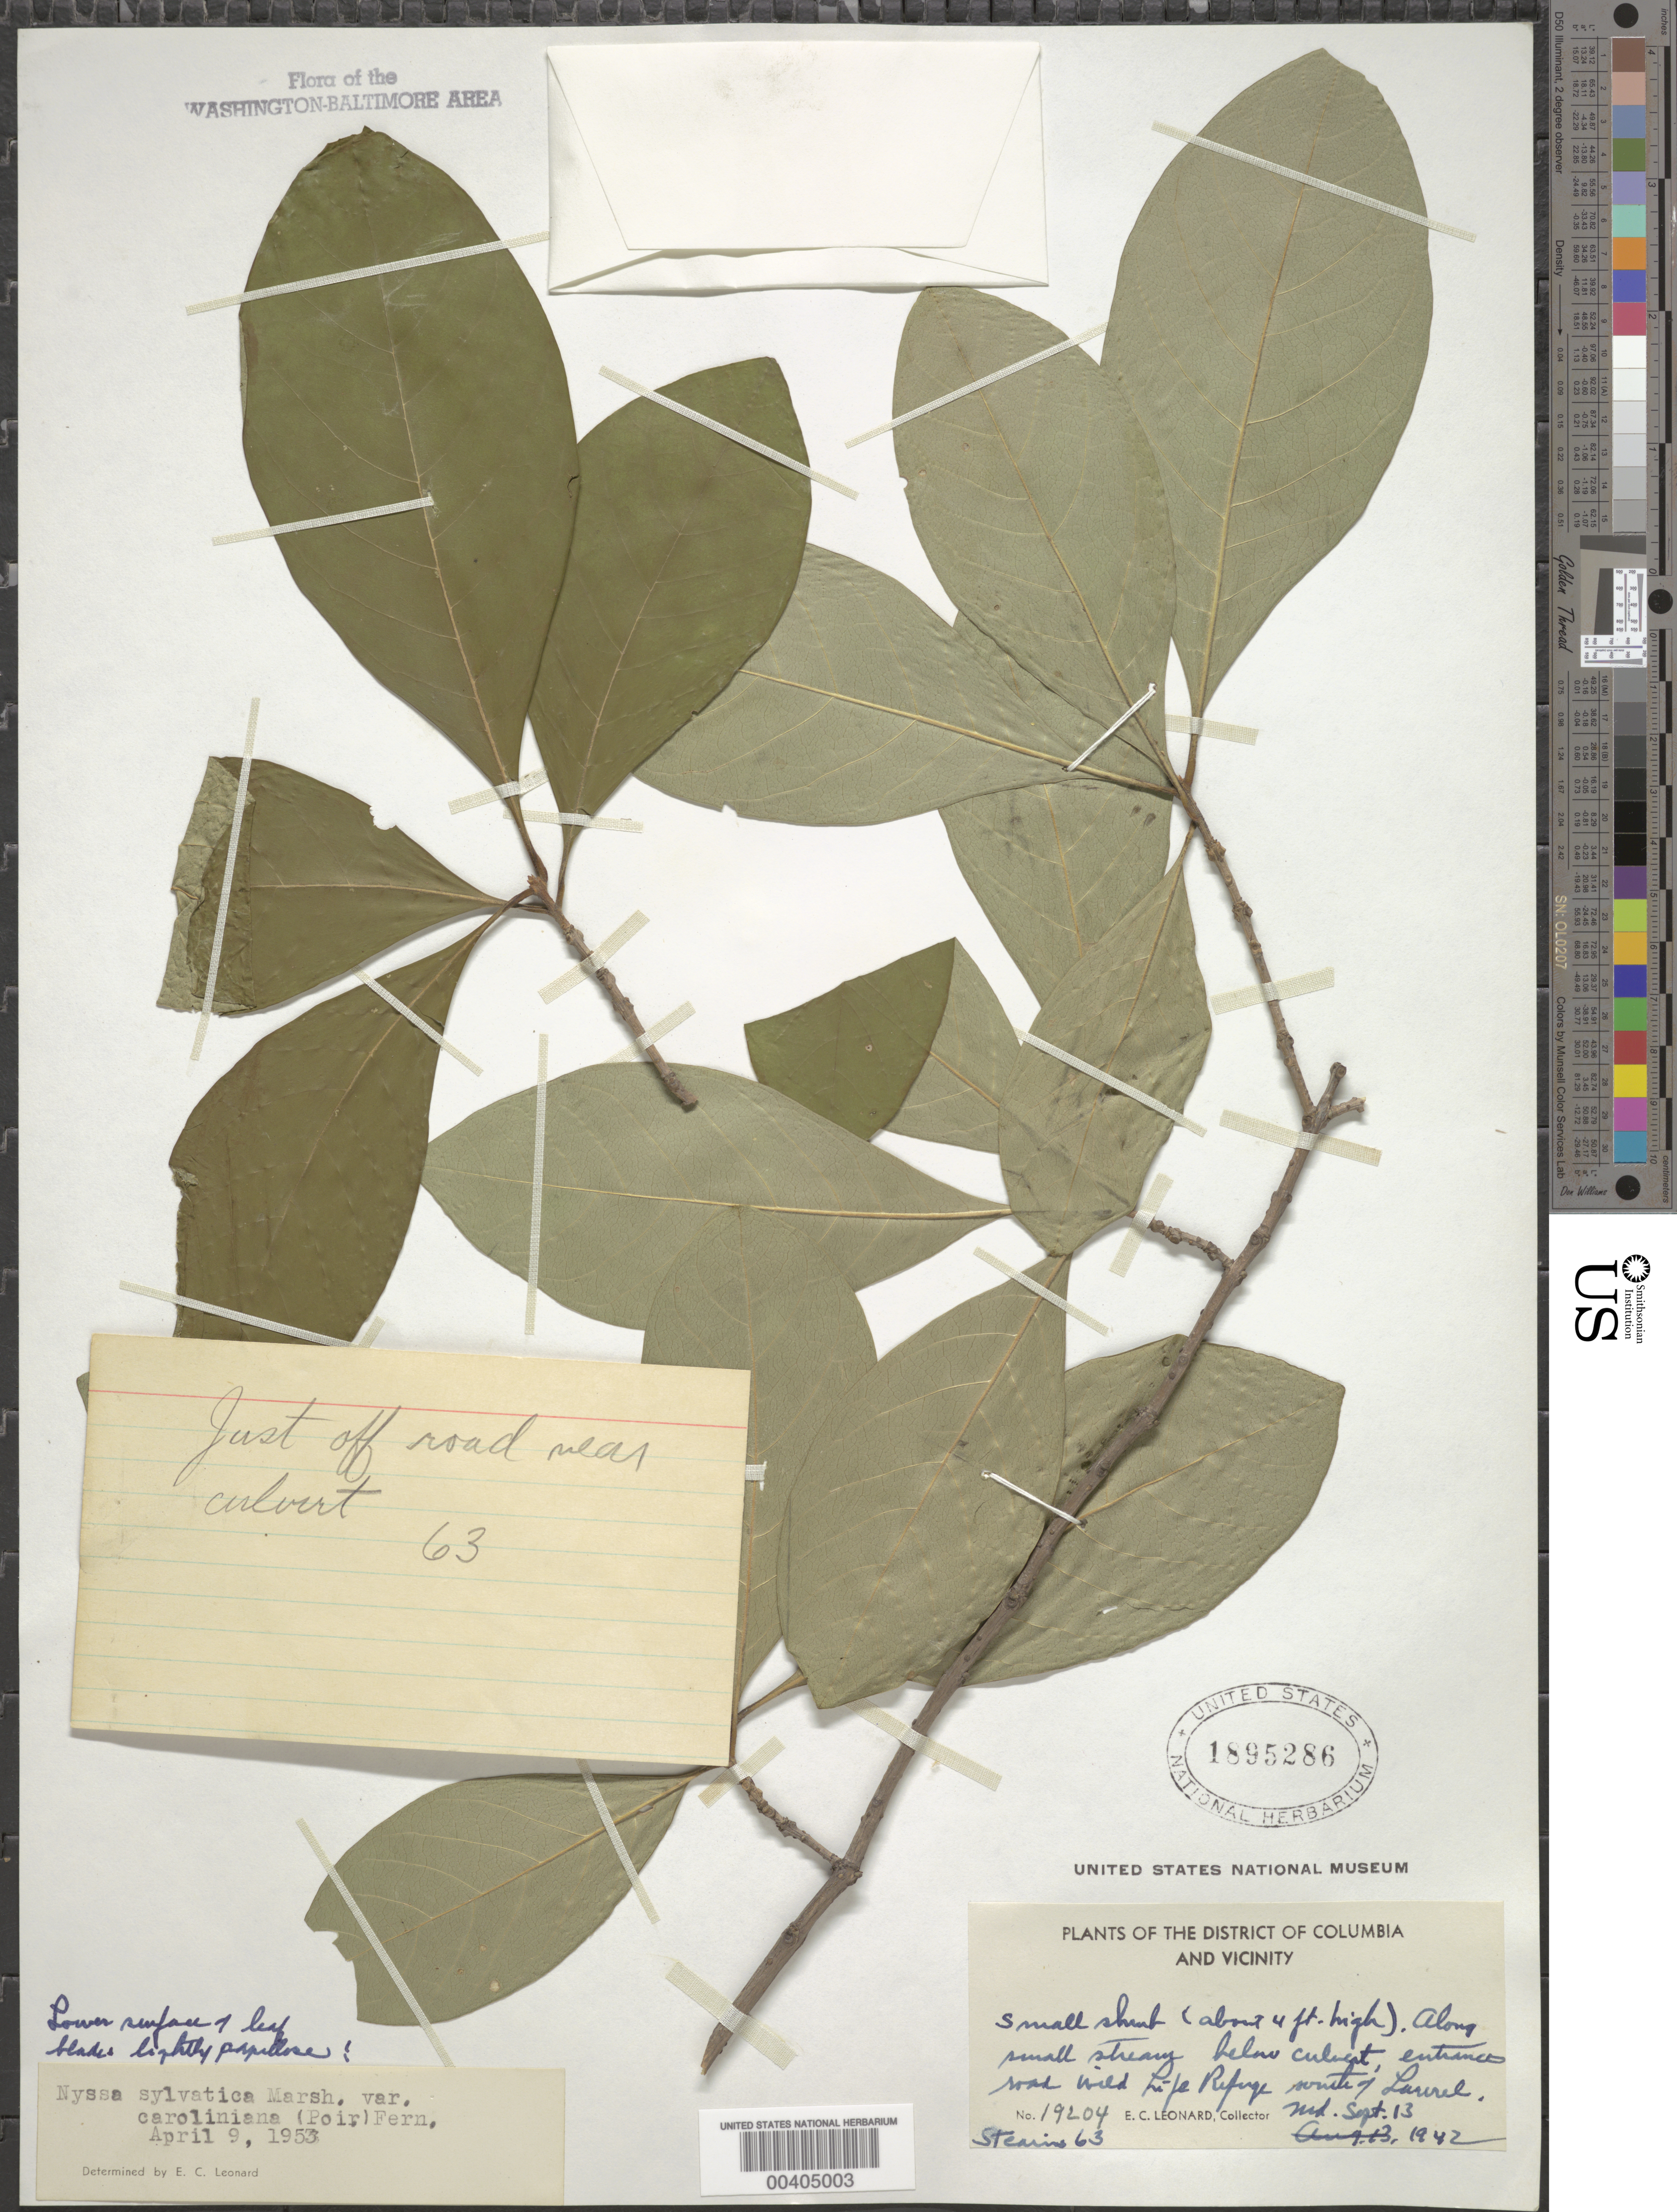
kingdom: Plantae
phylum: Tracheophyta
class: Magnoliopsida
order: Cornales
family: Nyssaceae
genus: Nyssa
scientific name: Nyssa sylvatica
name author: Marshall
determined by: Leonard, Emery C., (US)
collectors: E. C. Leonard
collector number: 19204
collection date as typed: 13 Sep 1942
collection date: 1942-09-13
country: United States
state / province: Maryland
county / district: Prince George's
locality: Wildlife Refuge, S of Laurel, entrance Road, below Culvert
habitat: Along stream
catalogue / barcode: US 1895286